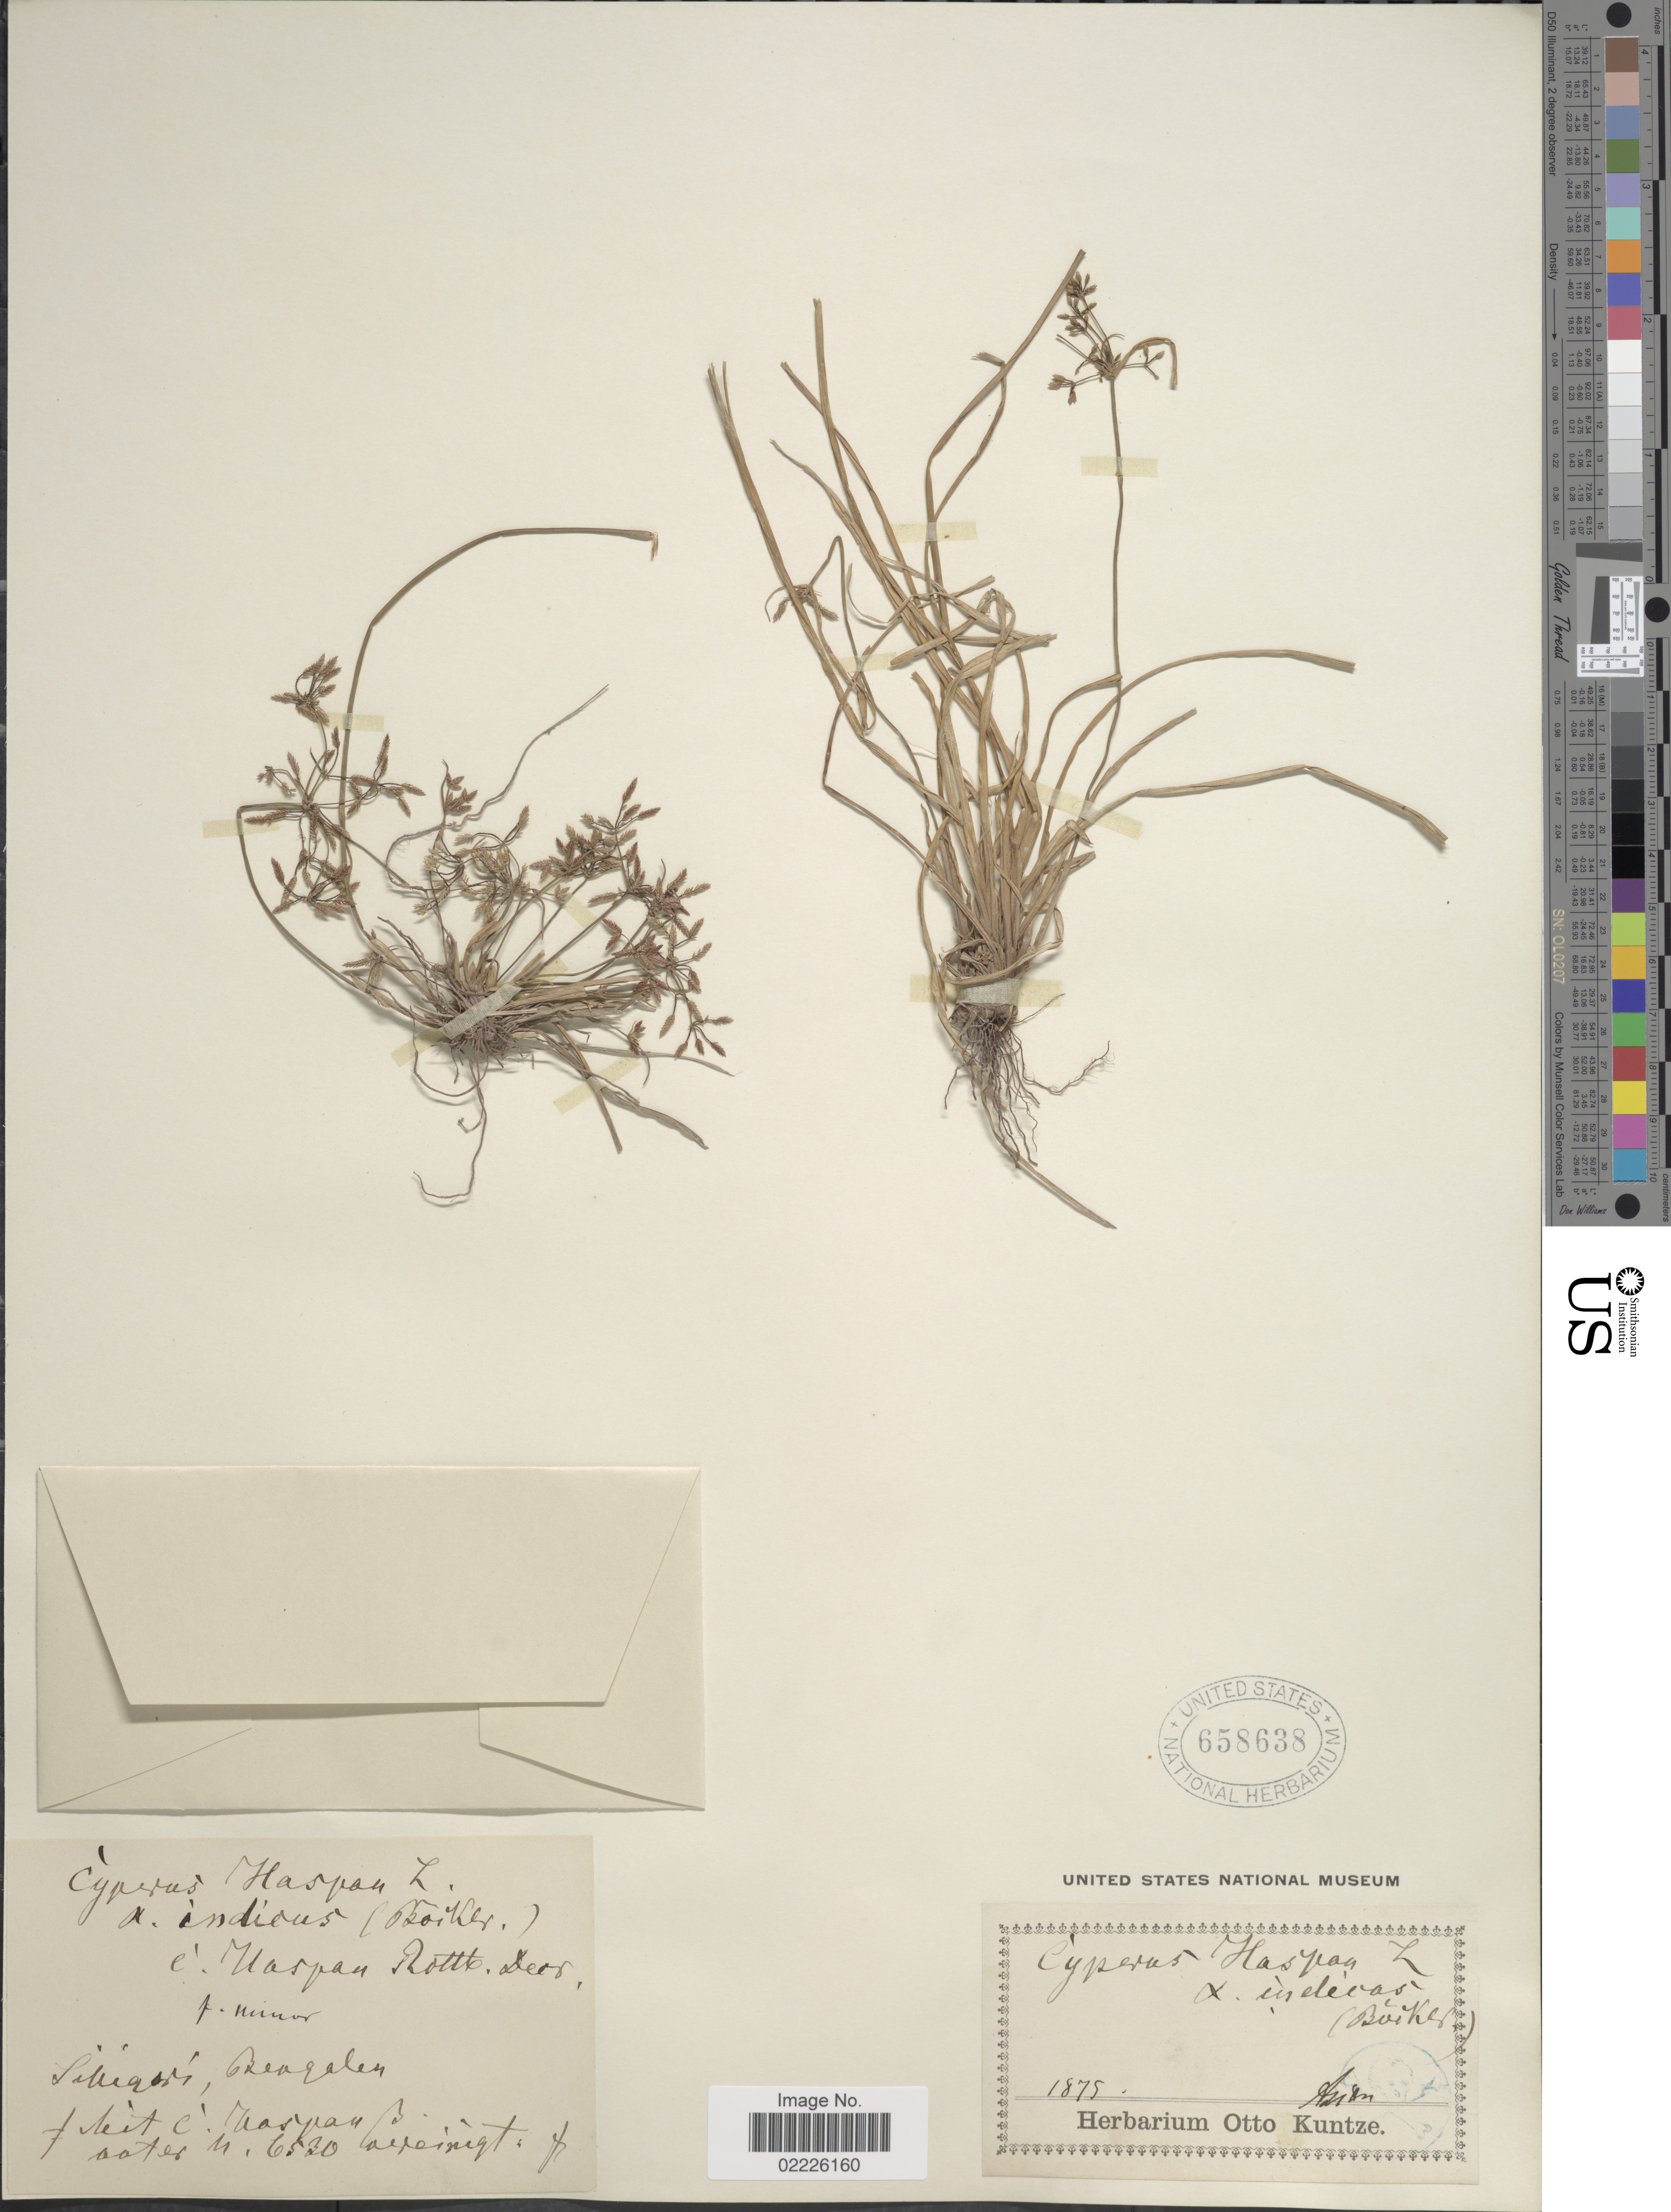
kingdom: Plantae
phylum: Tracheophyta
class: Liliopsida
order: Poales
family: Cyperaceae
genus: Cyperus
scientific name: Cyperus haspan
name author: L.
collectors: ex herb. Otto Kuntze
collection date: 1875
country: India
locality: [illegible] Bengalen [left label], Asian [right label]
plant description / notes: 2 elements on sheet??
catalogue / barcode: US 658638